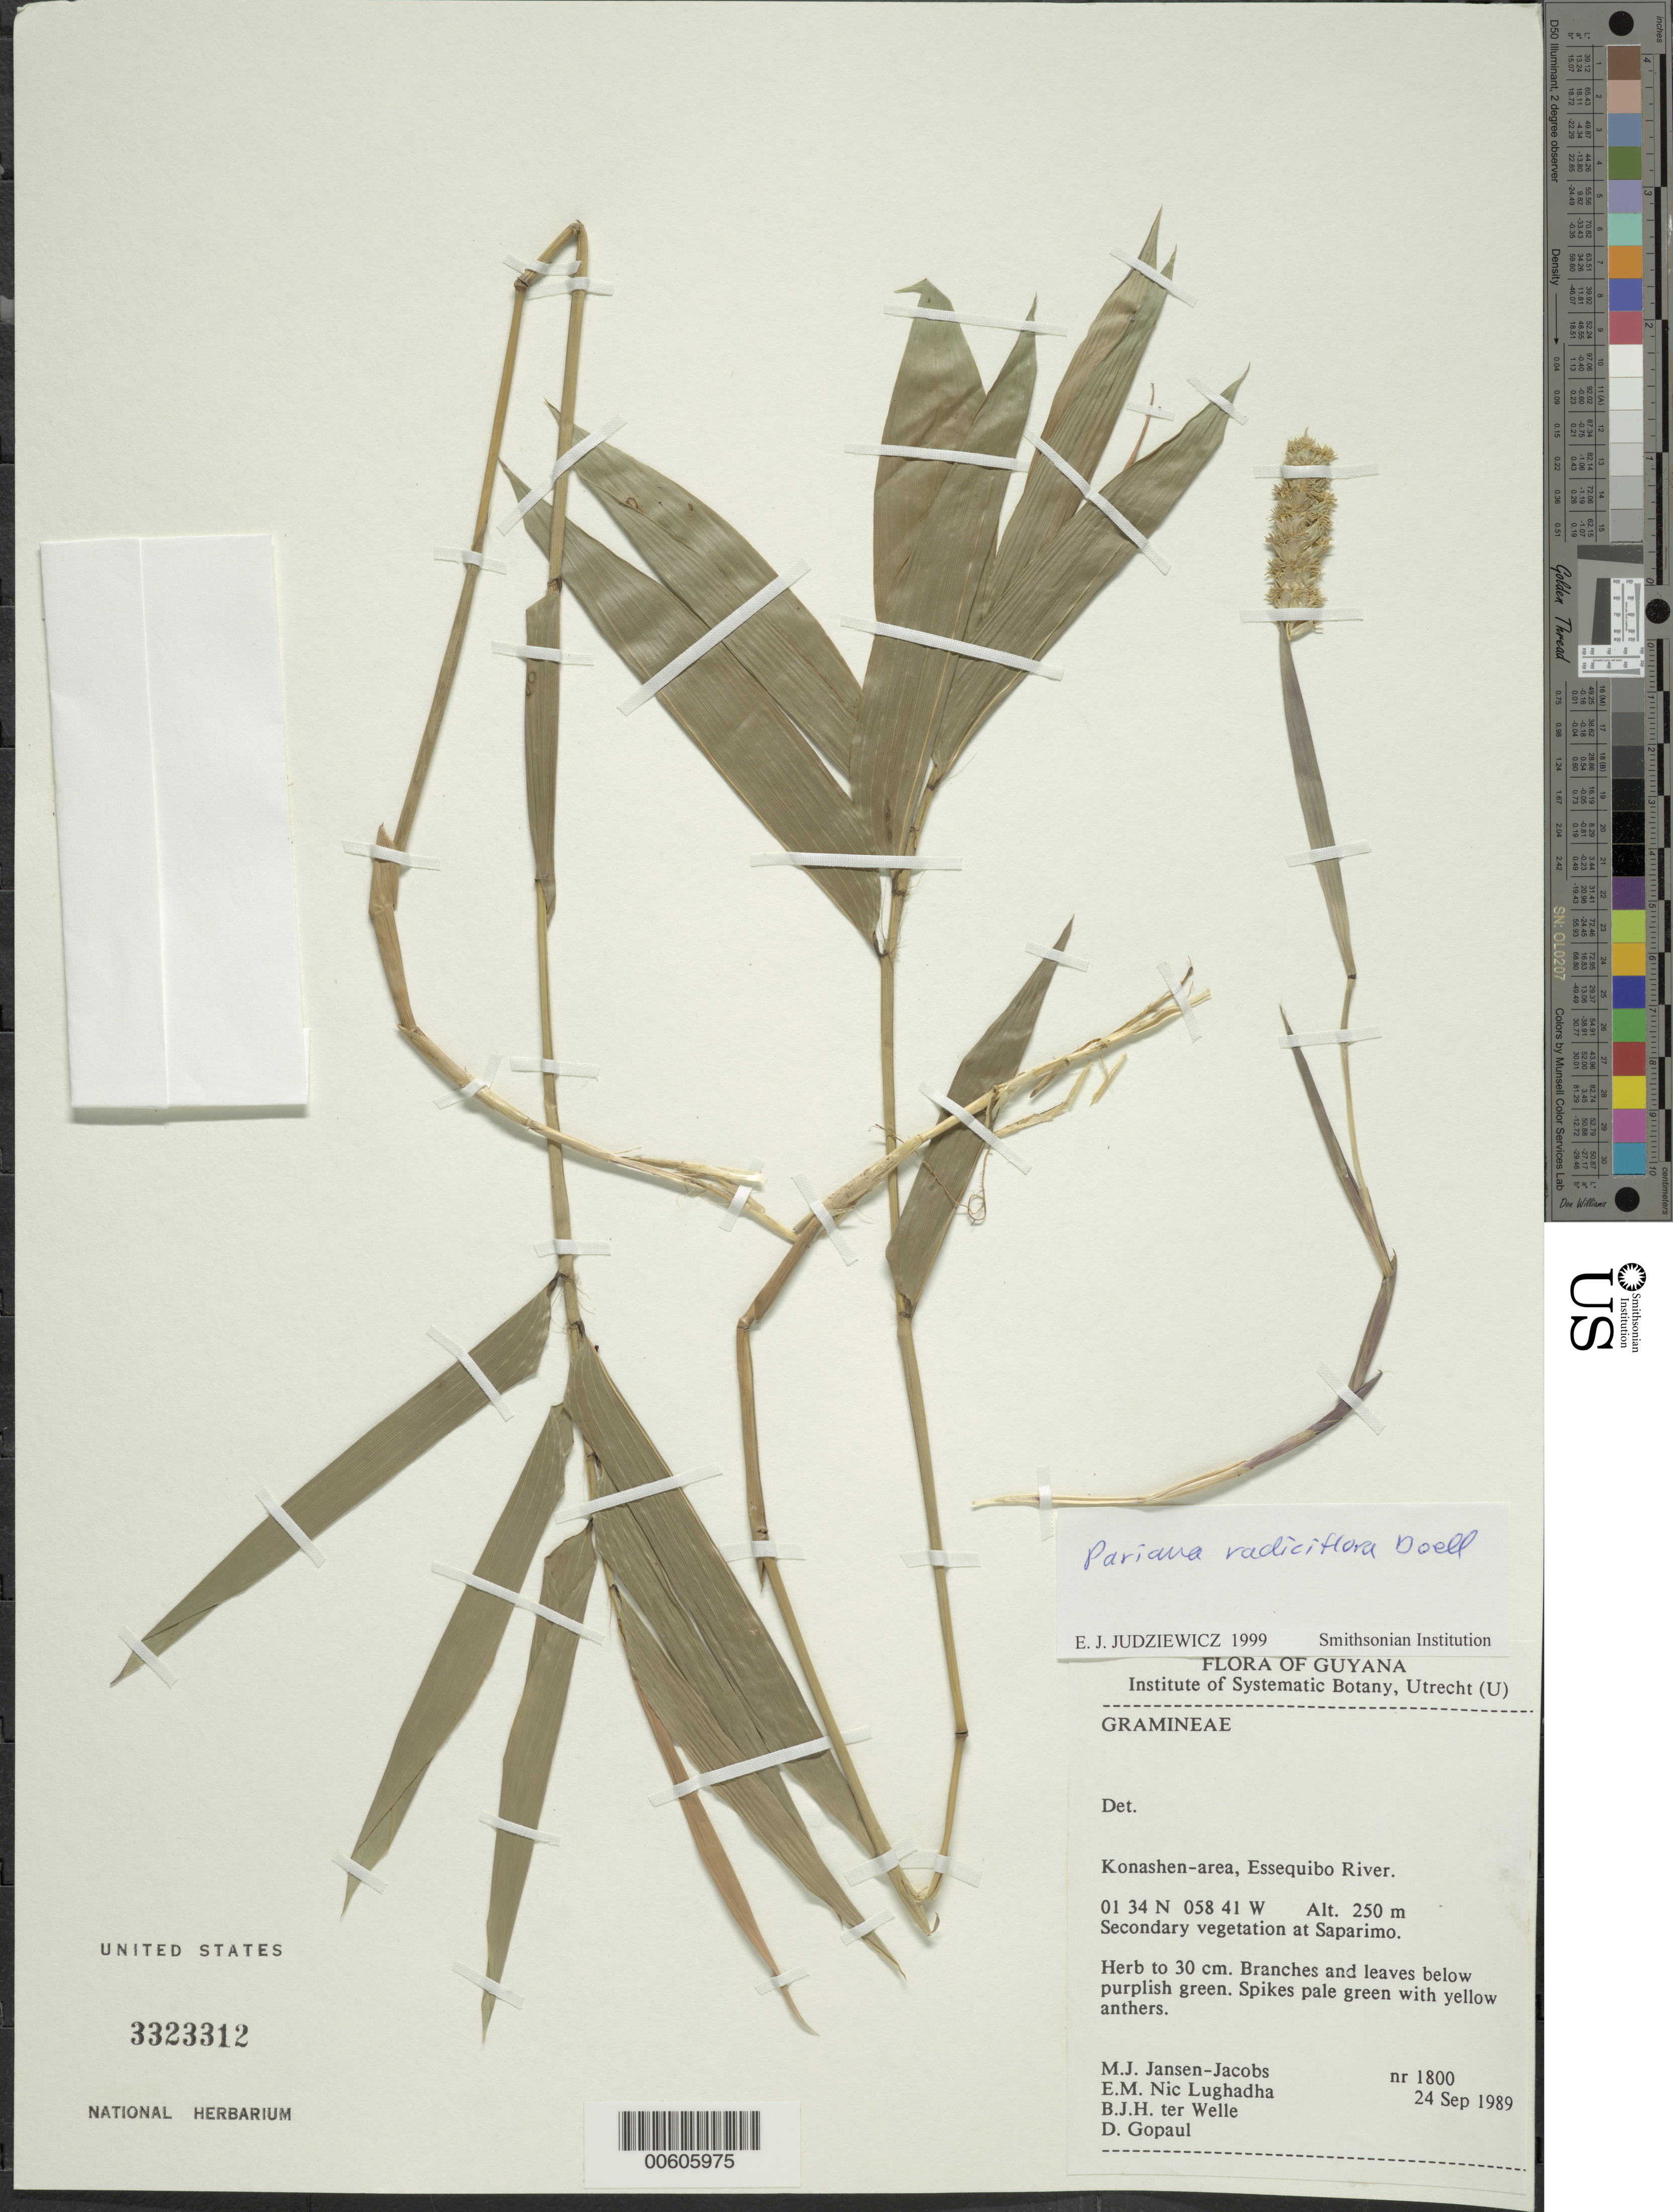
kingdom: Plantae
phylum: Tracheophyta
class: Liliopsida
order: Poales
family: Poaceae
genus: Pariana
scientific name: Pariana radiciflora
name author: Sagot ex Döll in Mart.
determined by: Judziewicz, E. J.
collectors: M. J. Jansen-Jacobs, E. Nic Lughadha, B. Welle & D. Gopaul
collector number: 1800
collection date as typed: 24-Sep-89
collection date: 1989-09-24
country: Guyana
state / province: U. Takutu-U. Essequibo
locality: Konashen-area, Essequibo River at Saparimo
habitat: Secondary vegetation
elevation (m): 250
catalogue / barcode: US 3323312